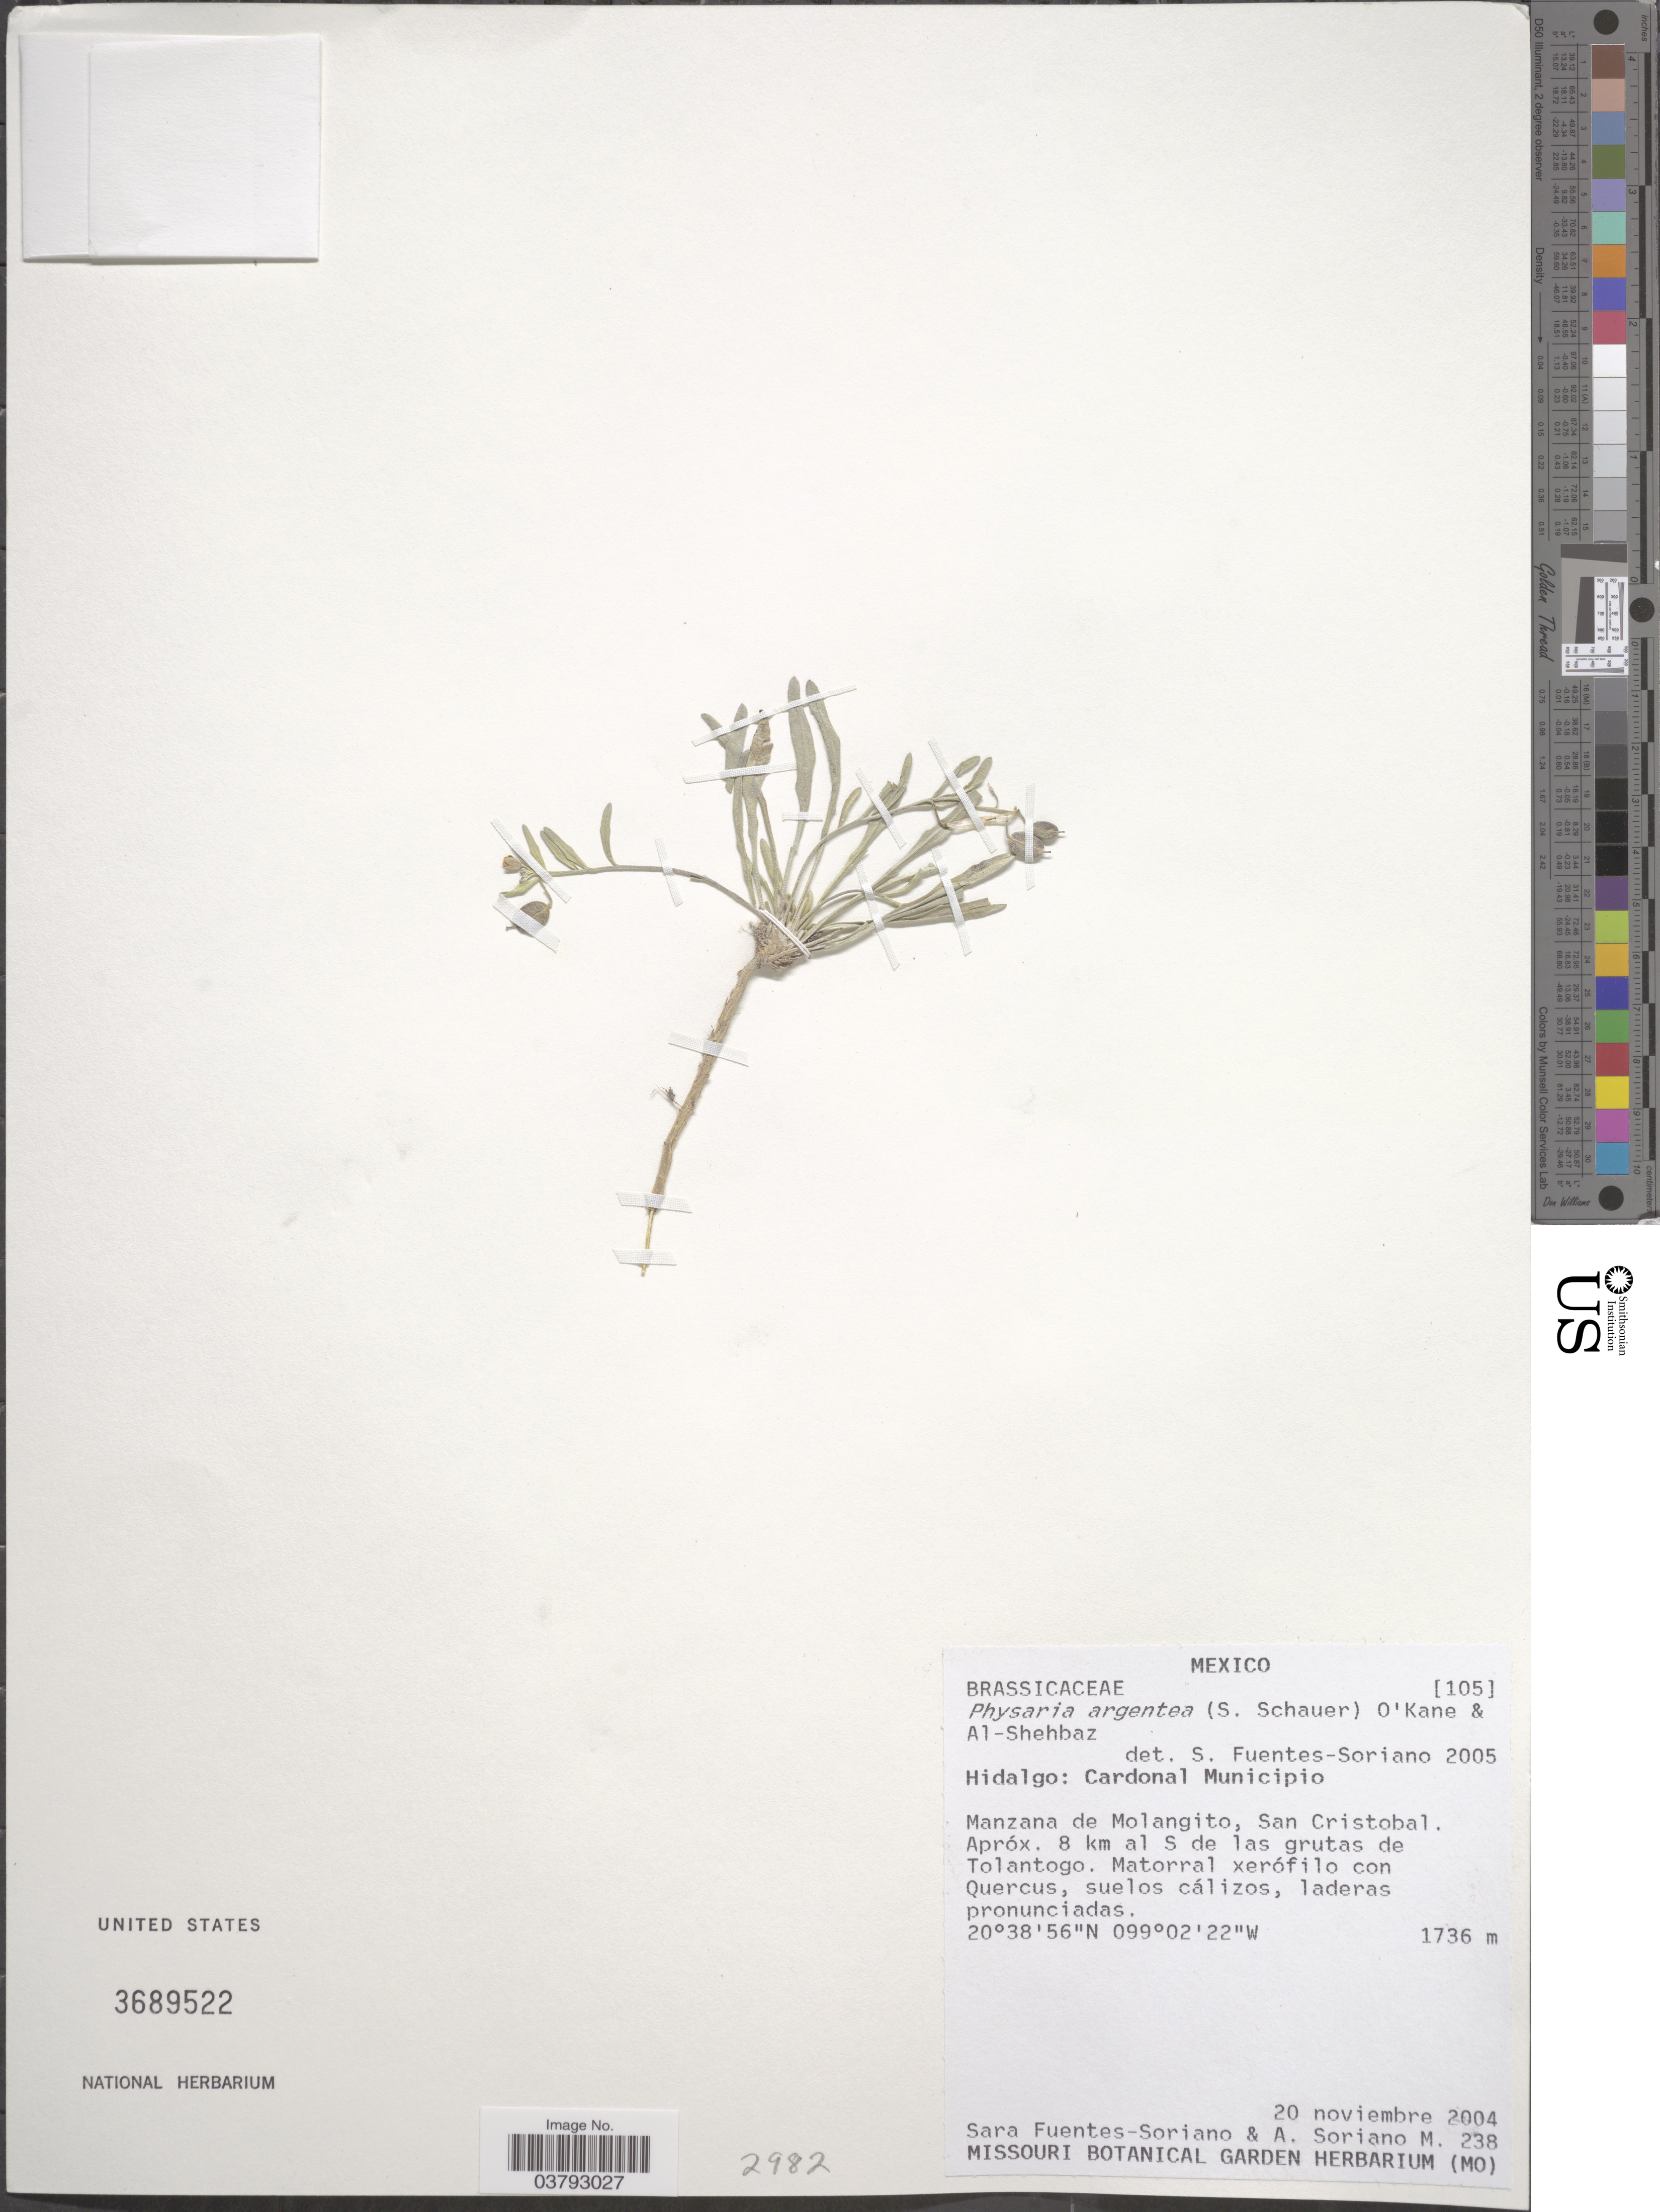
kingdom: Plantae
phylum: Tracheophyta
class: Magnoliopsida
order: Brassicales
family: Brassicaceae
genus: Physaria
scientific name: Physaria argentea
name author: (S. Schauer) O'Kane & Al-Shehbaz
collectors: S. Fuentes-Soriano & A. Soriano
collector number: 238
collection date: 2004-11-20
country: Mexico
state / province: Hidalgo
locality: Cardonal Municipio. Manzana de Molangito, San Cristobal. Apróx. 8 km al S de las grutas de Tolantogo.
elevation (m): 1736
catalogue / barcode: US 3689522